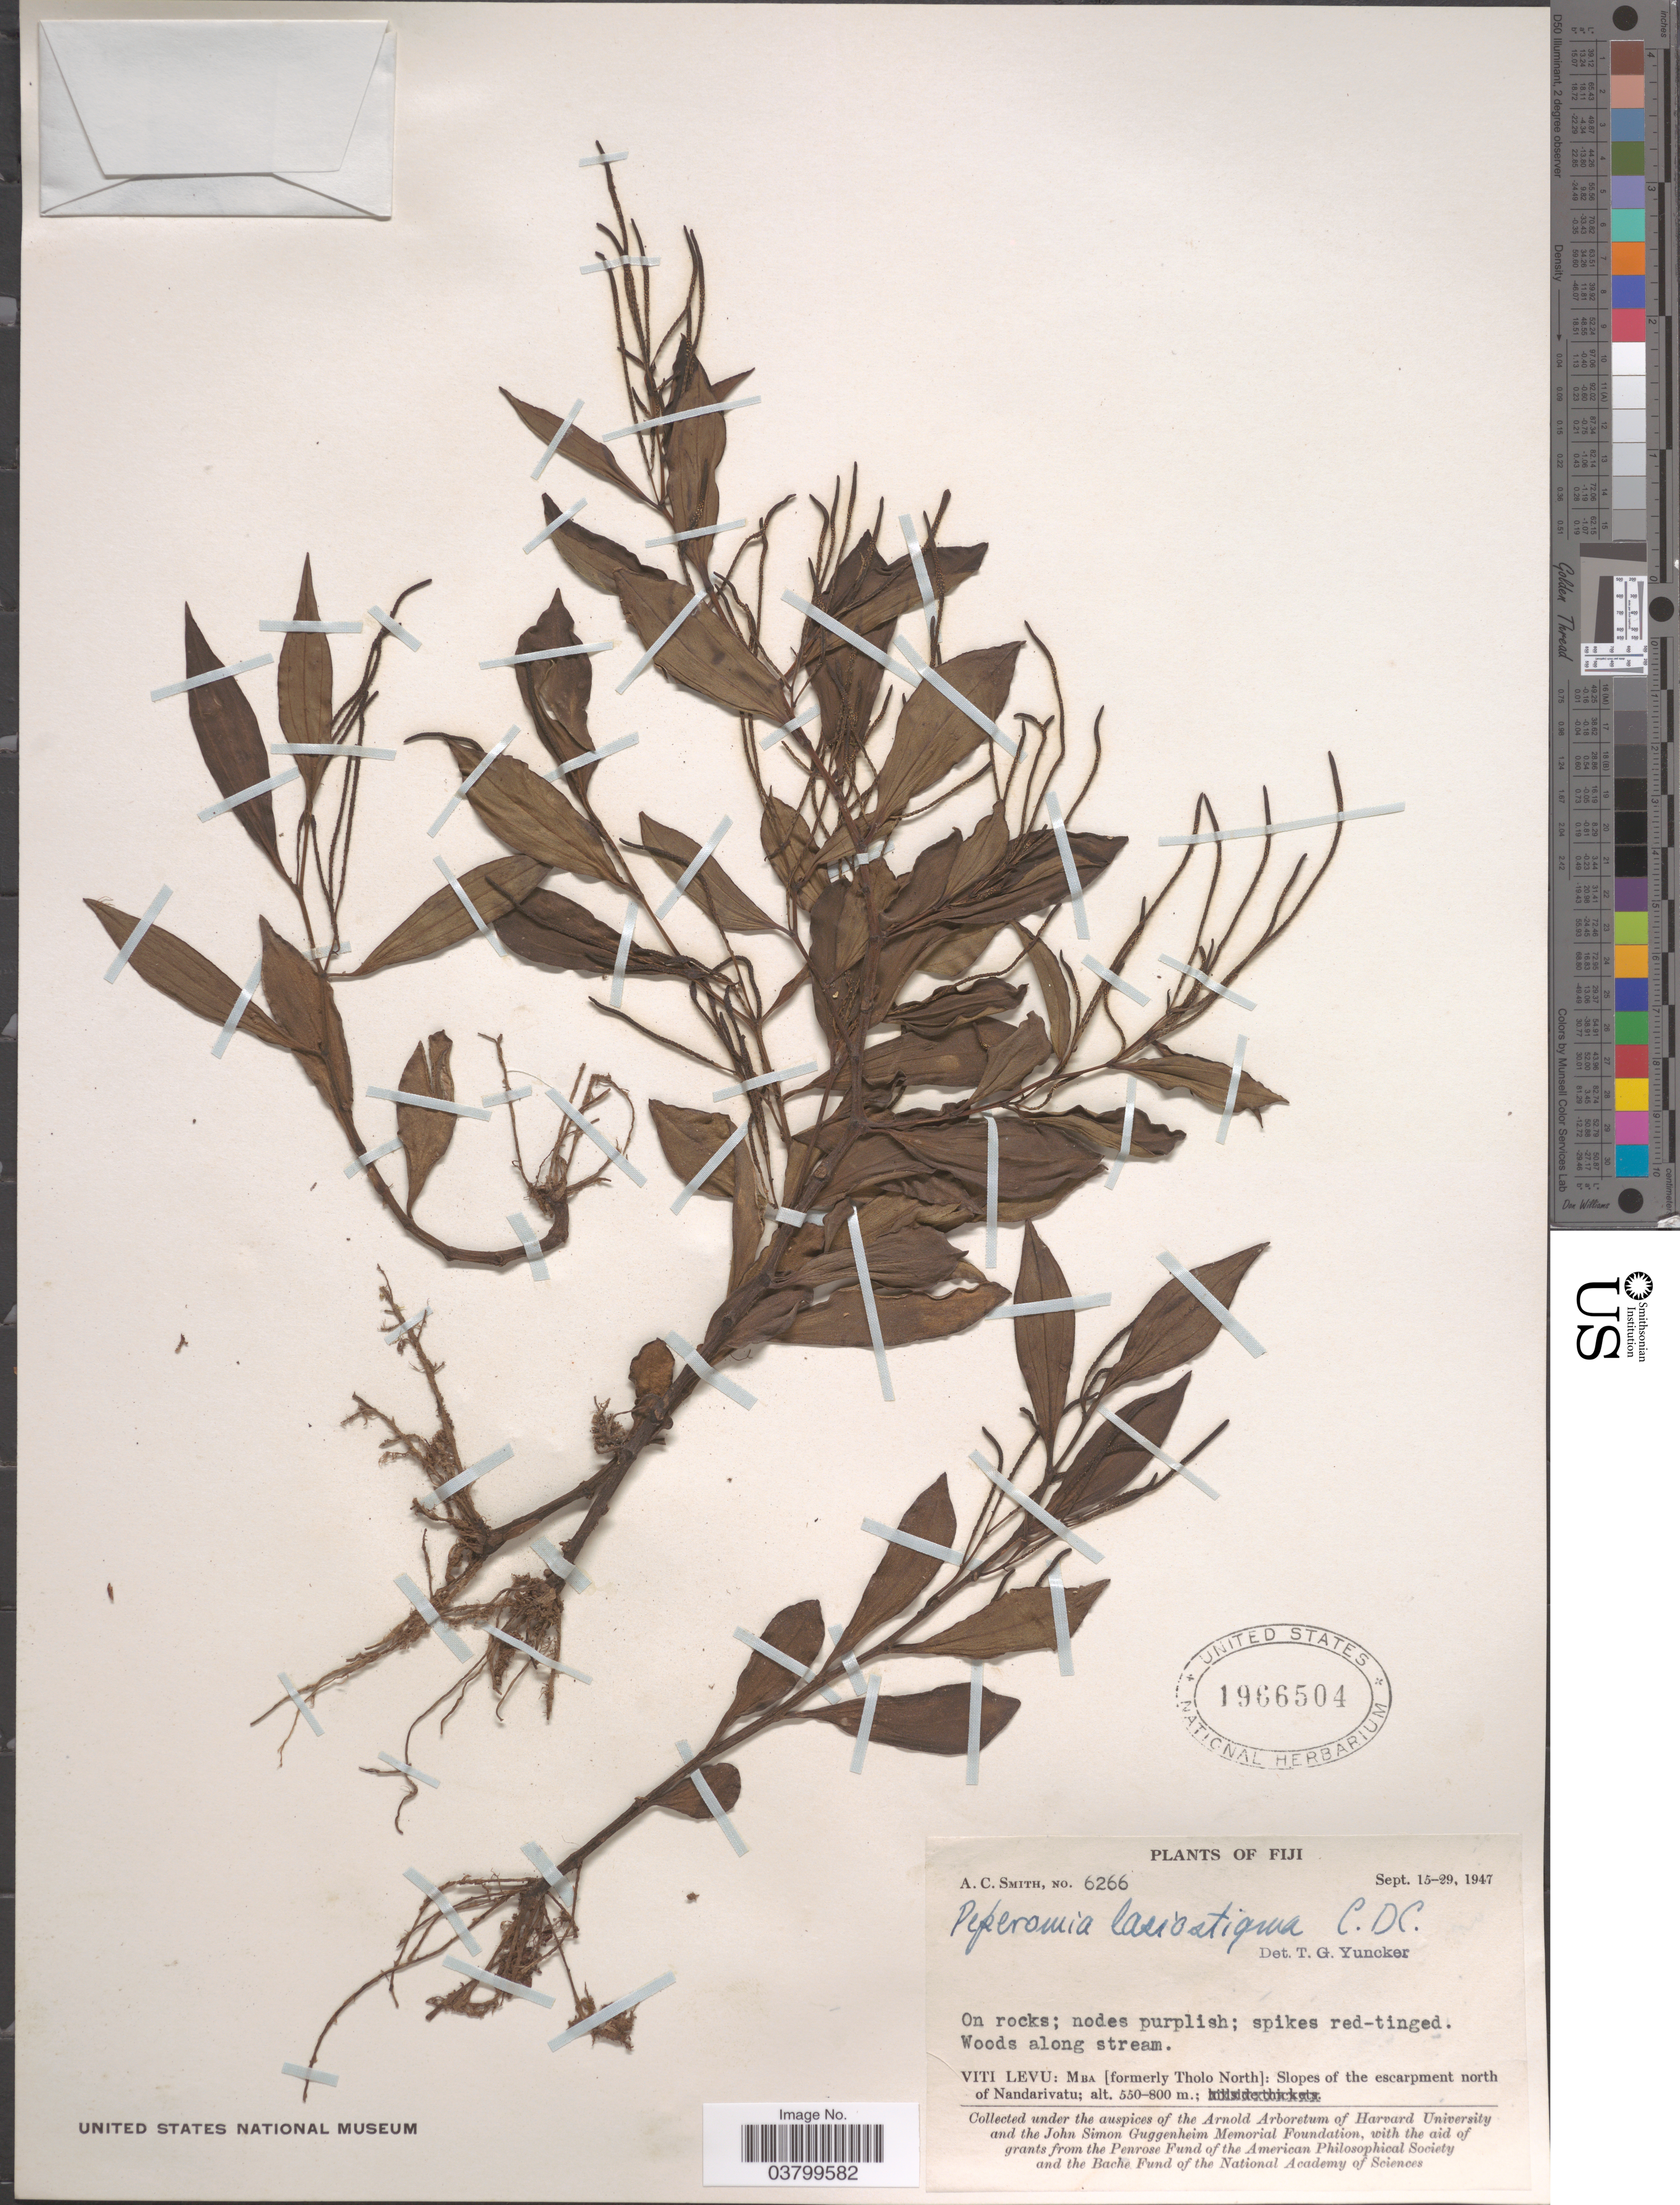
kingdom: Plantae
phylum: Tracheophyta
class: Magnoliopsida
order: Piperales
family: Piperaceae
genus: Peperomia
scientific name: Peperomia lasiostigma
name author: C. DC.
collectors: A. C. Smith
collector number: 6266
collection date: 1947-09-15/1947-09-29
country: Fiji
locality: Viti Levu: Mba [formerly Tholo North]: Slopes of the escarpment north of Nandarivatu.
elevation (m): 550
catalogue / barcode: US 1966504